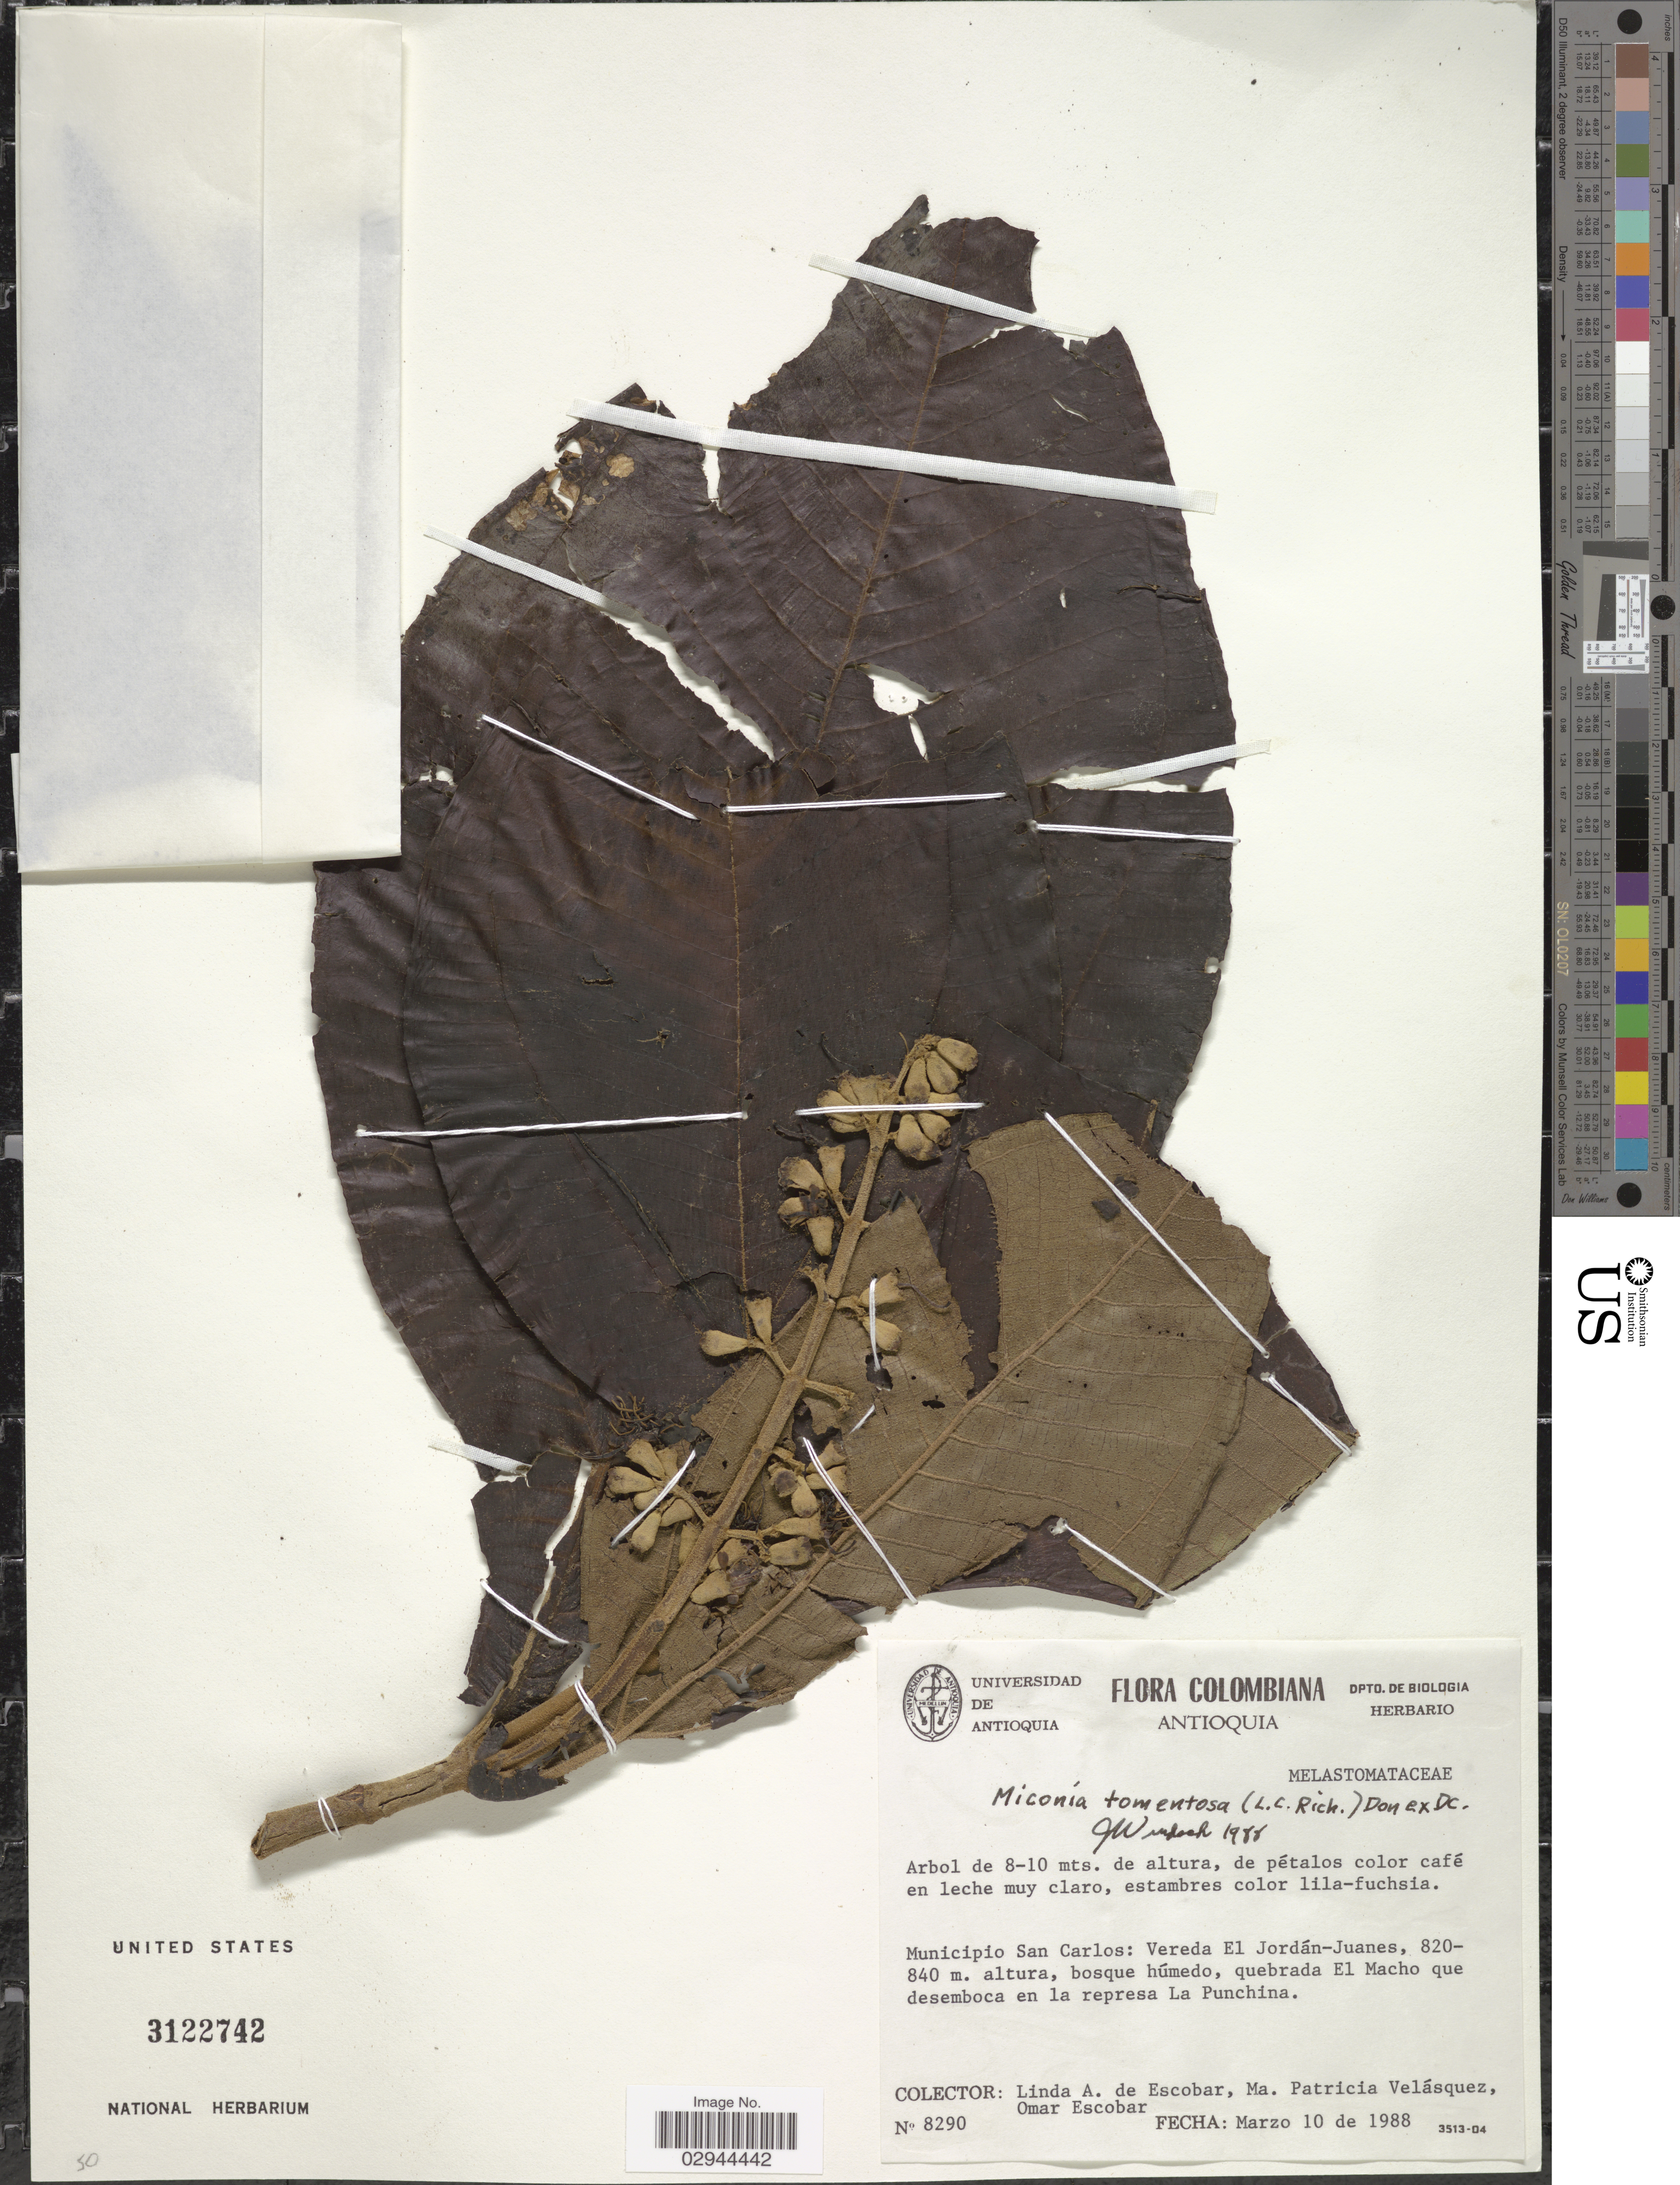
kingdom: Plantae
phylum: Tracheophyta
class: Magnoliopsida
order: Myrtales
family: Melastomataceae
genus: Miconia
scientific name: Miconia tomentosa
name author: (Rich.) D. Don ex DC.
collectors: L. K. de Escobar, M. P. Velásquez & O. D. Escobar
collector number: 8290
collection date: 1988-03-10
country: Colombia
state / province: Antioquia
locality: Municipio San Carlos: Vereda El Jordán-Juanes. Quebrada El Macho que desemboca en la represa La Punchina.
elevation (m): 820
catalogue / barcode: US 3122742